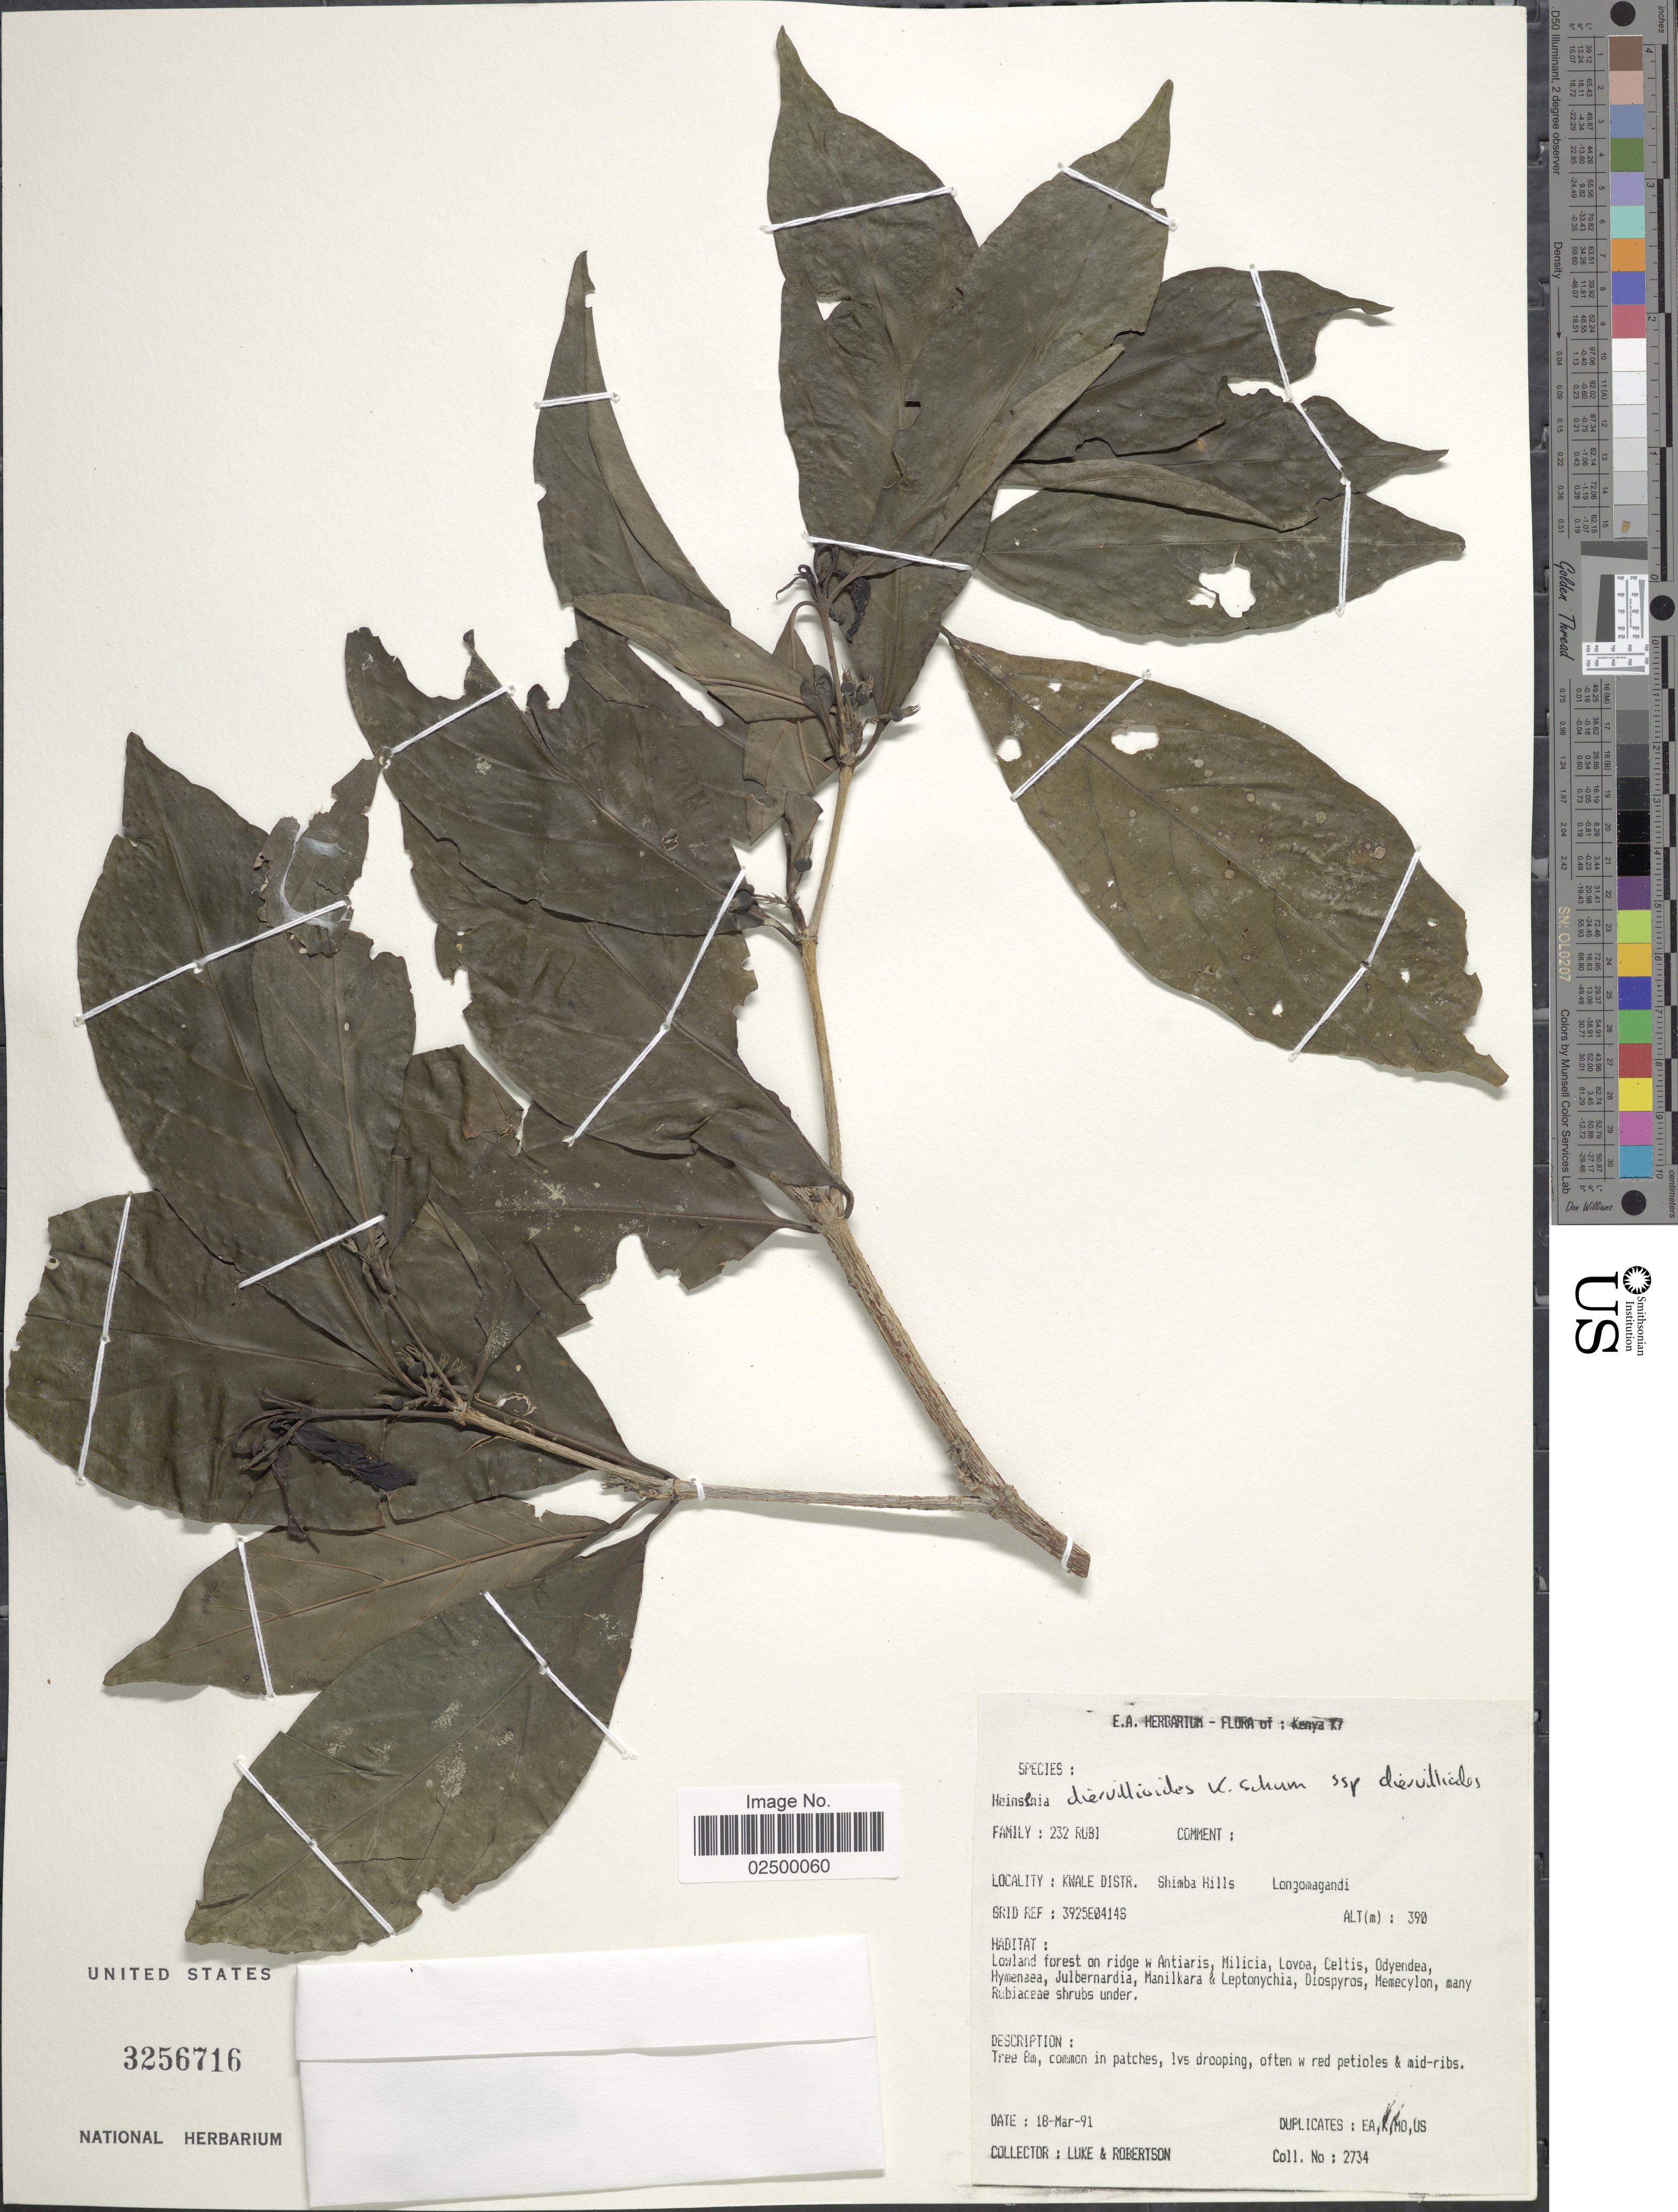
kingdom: Plantae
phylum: Tracheophyta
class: Magnoliopsida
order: Gentianales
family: Rubiaceae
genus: Heinsenia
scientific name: Heinsenia diervilleoides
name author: K. Schum.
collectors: -. Luke & -. Robertson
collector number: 2734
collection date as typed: Transcribed d/m/y: 18/3/91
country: Kenya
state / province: Kwale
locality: Kwale Distr., Shimba Hills, Longomagandi, Kenya K7, Grid Ref:3925E0414S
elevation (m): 390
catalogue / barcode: US 3256716